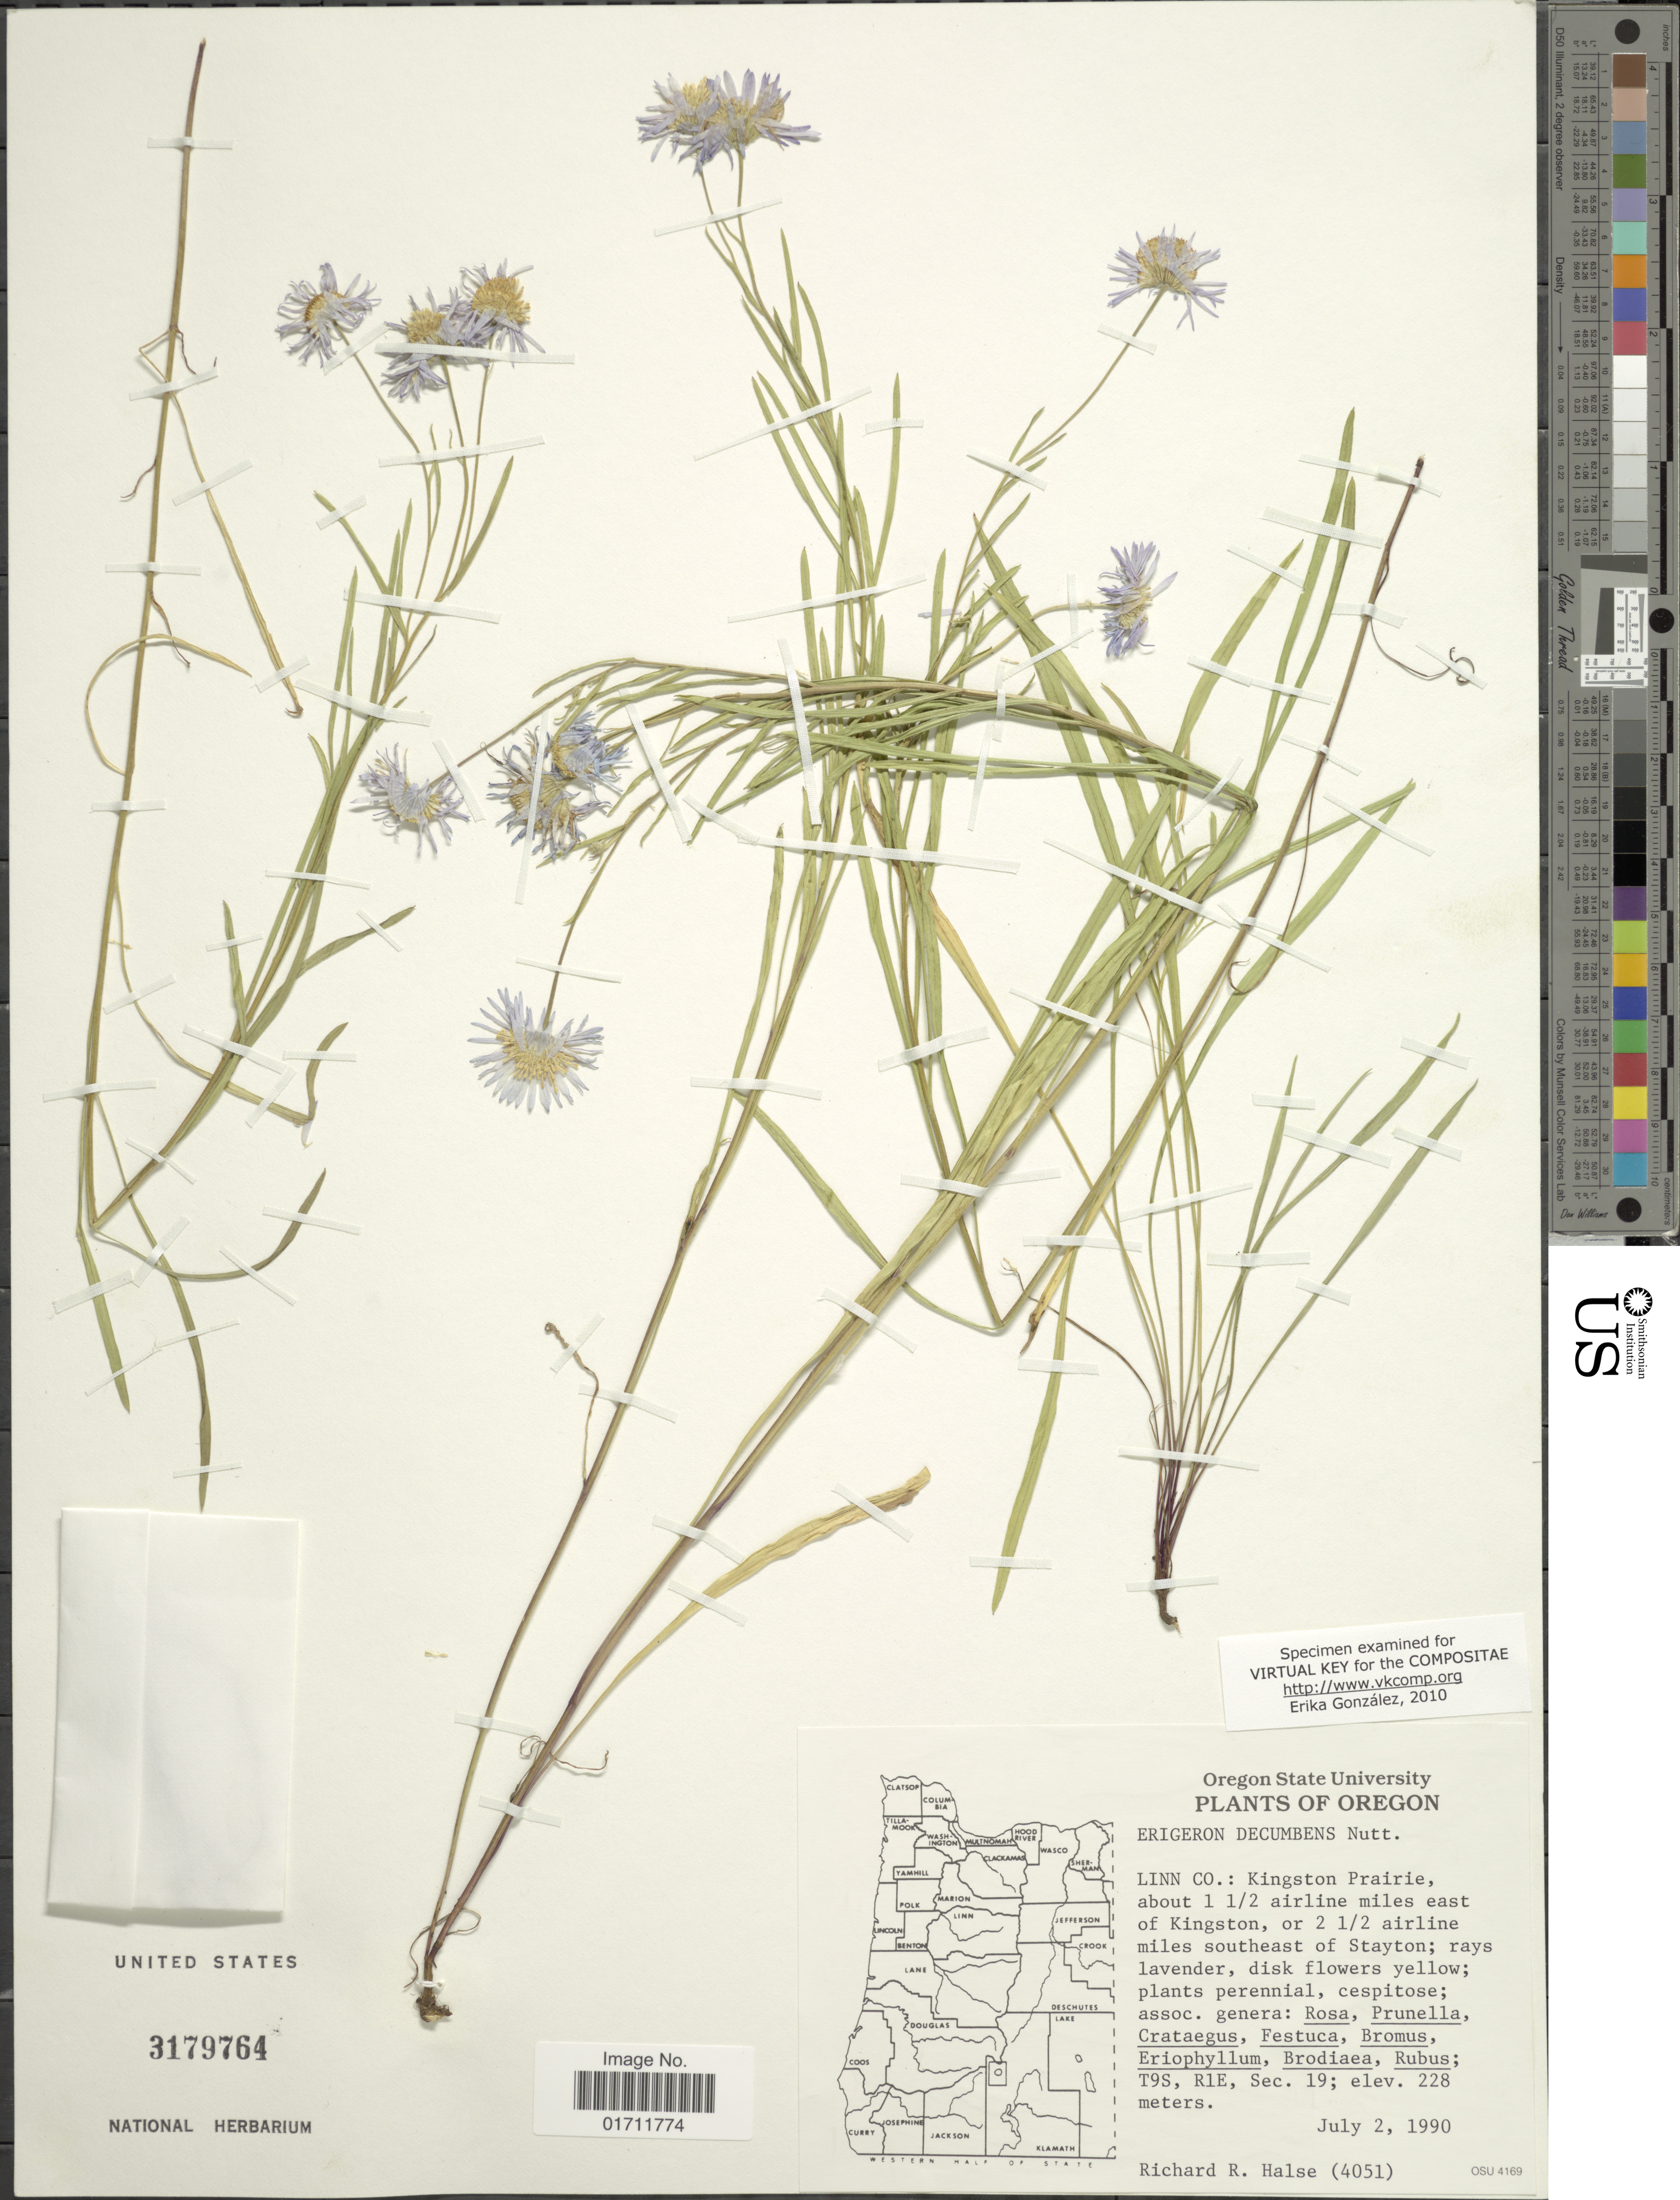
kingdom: Plantae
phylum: Tracheophyta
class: Magnoliopsida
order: Asterales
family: Asteraceae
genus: Erigeron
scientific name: Erigeron decumbens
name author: Nutt.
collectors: R. Halse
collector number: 4051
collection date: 1990-07-02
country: United States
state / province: Oregon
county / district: Linn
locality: Linn Co.: Kingston Prairie about 1½ airline miles east of Kingston, or 2½ airline miles southeast of Stayton, T9S, R1E, Sec. 19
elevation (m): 228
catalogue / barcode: US 3179764